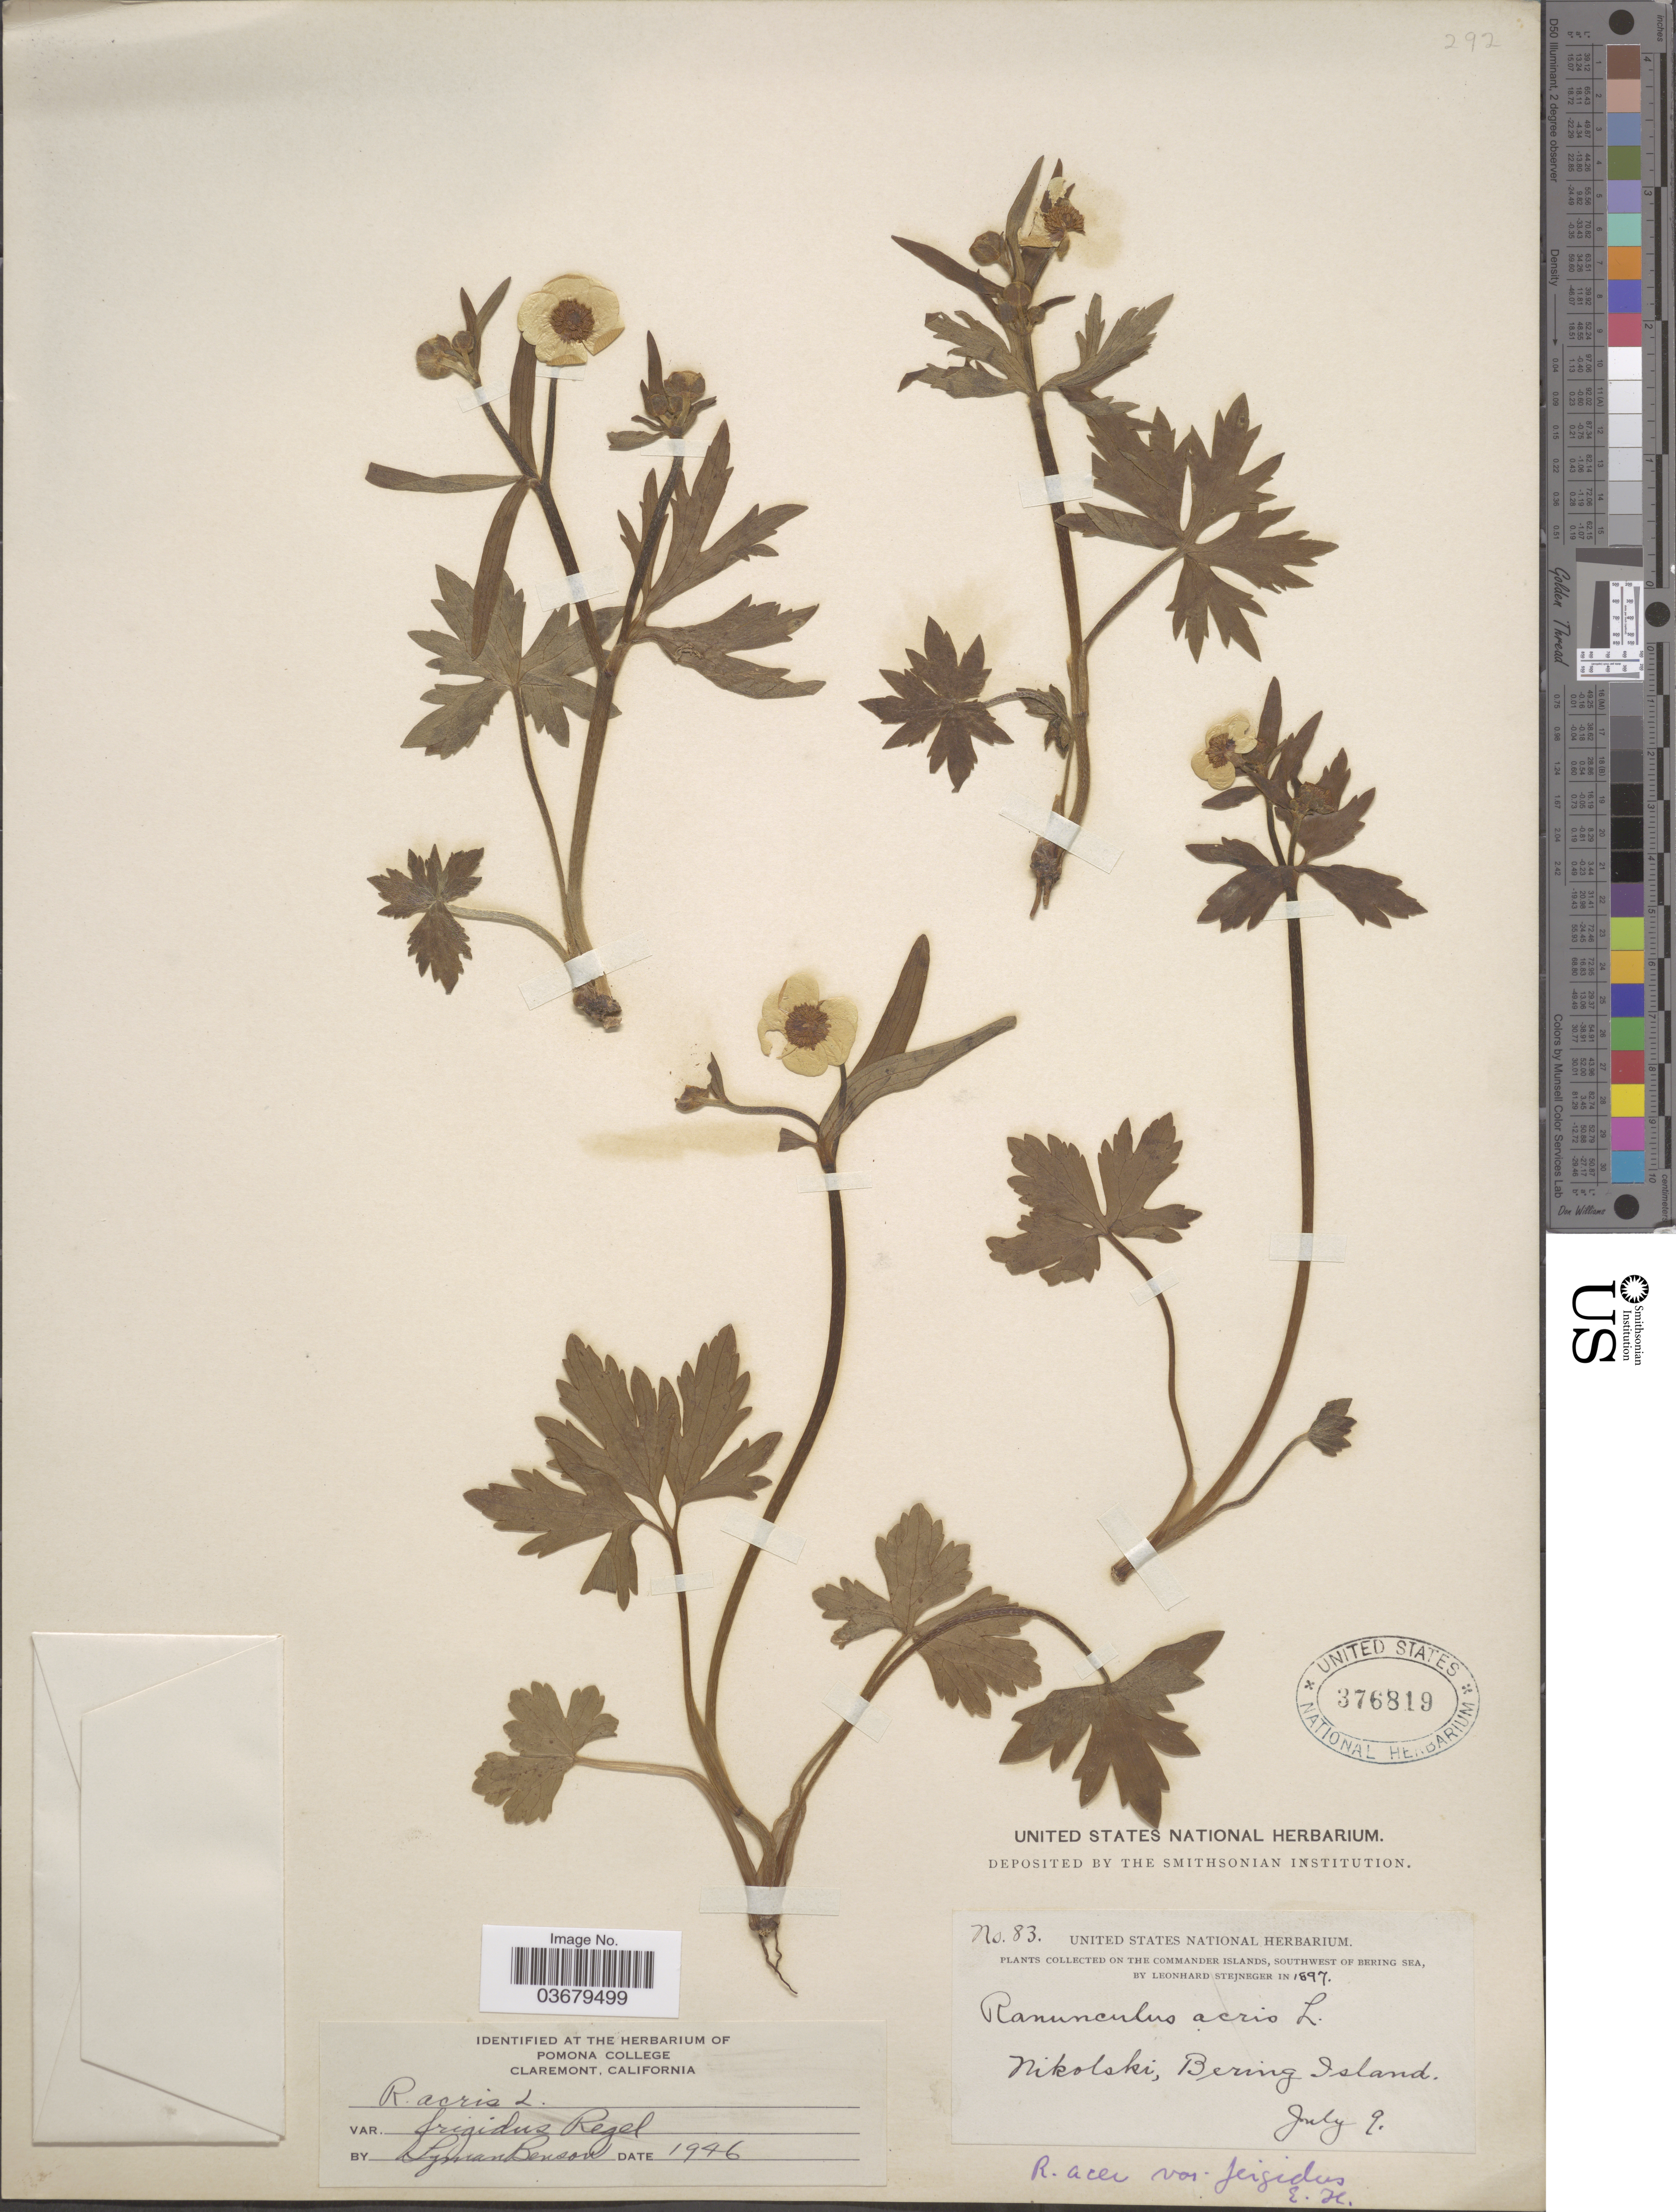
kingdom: Plantae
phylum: Tracheophyta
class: Magnoliopsida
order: Ranunculales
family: Ranunculaceae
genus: Ranunculus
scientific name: Ranunculus acris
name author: L.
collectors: L. Stejneger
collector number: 83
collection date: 1897-07-09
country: Russian Federation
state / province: Kamchatka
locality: On the Commander Islands, southwest of Bering Sea. Nikolski, Bering Island.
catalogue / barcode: US 376819